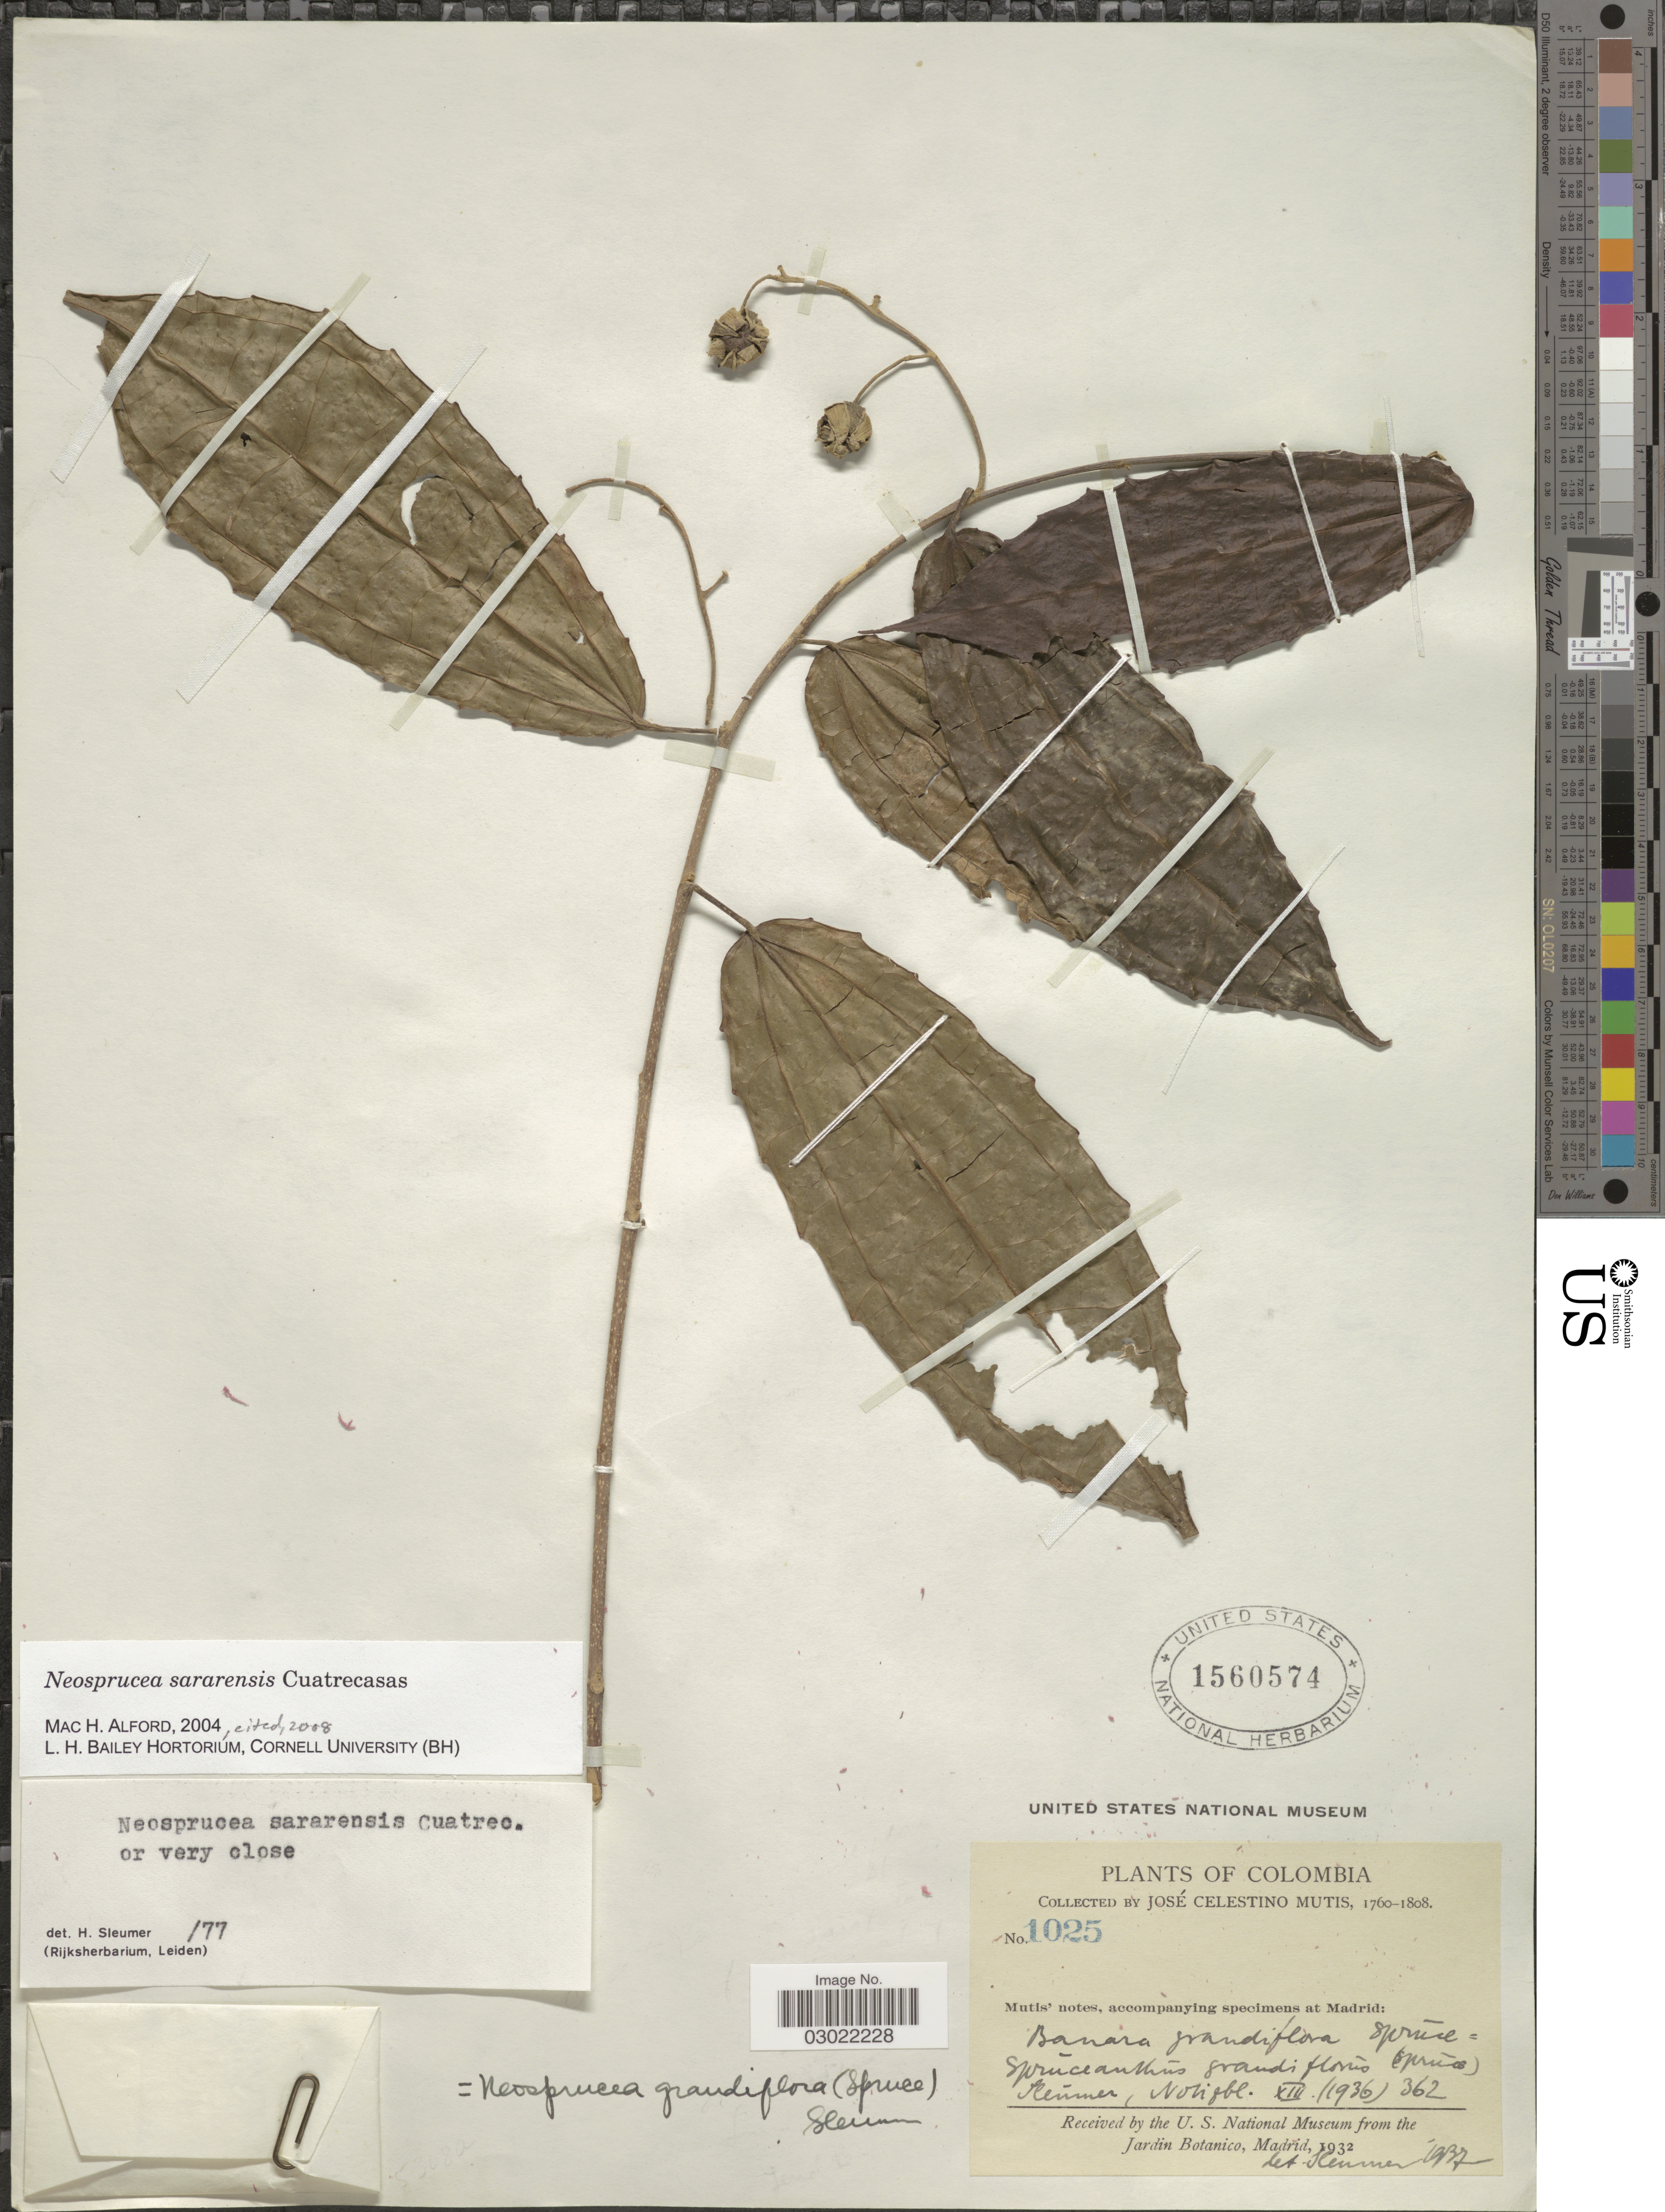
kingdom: Plantae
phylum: Tracheophyta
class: Magnoliopsida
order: Malpighiales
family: Salicaceae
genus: Neosprucea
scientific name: Neosprucea sararensis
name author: Cuatrec.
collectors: J. C. B. Mutis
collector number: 1025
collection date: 1760/1808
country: Colombia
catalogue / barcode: US 1560574